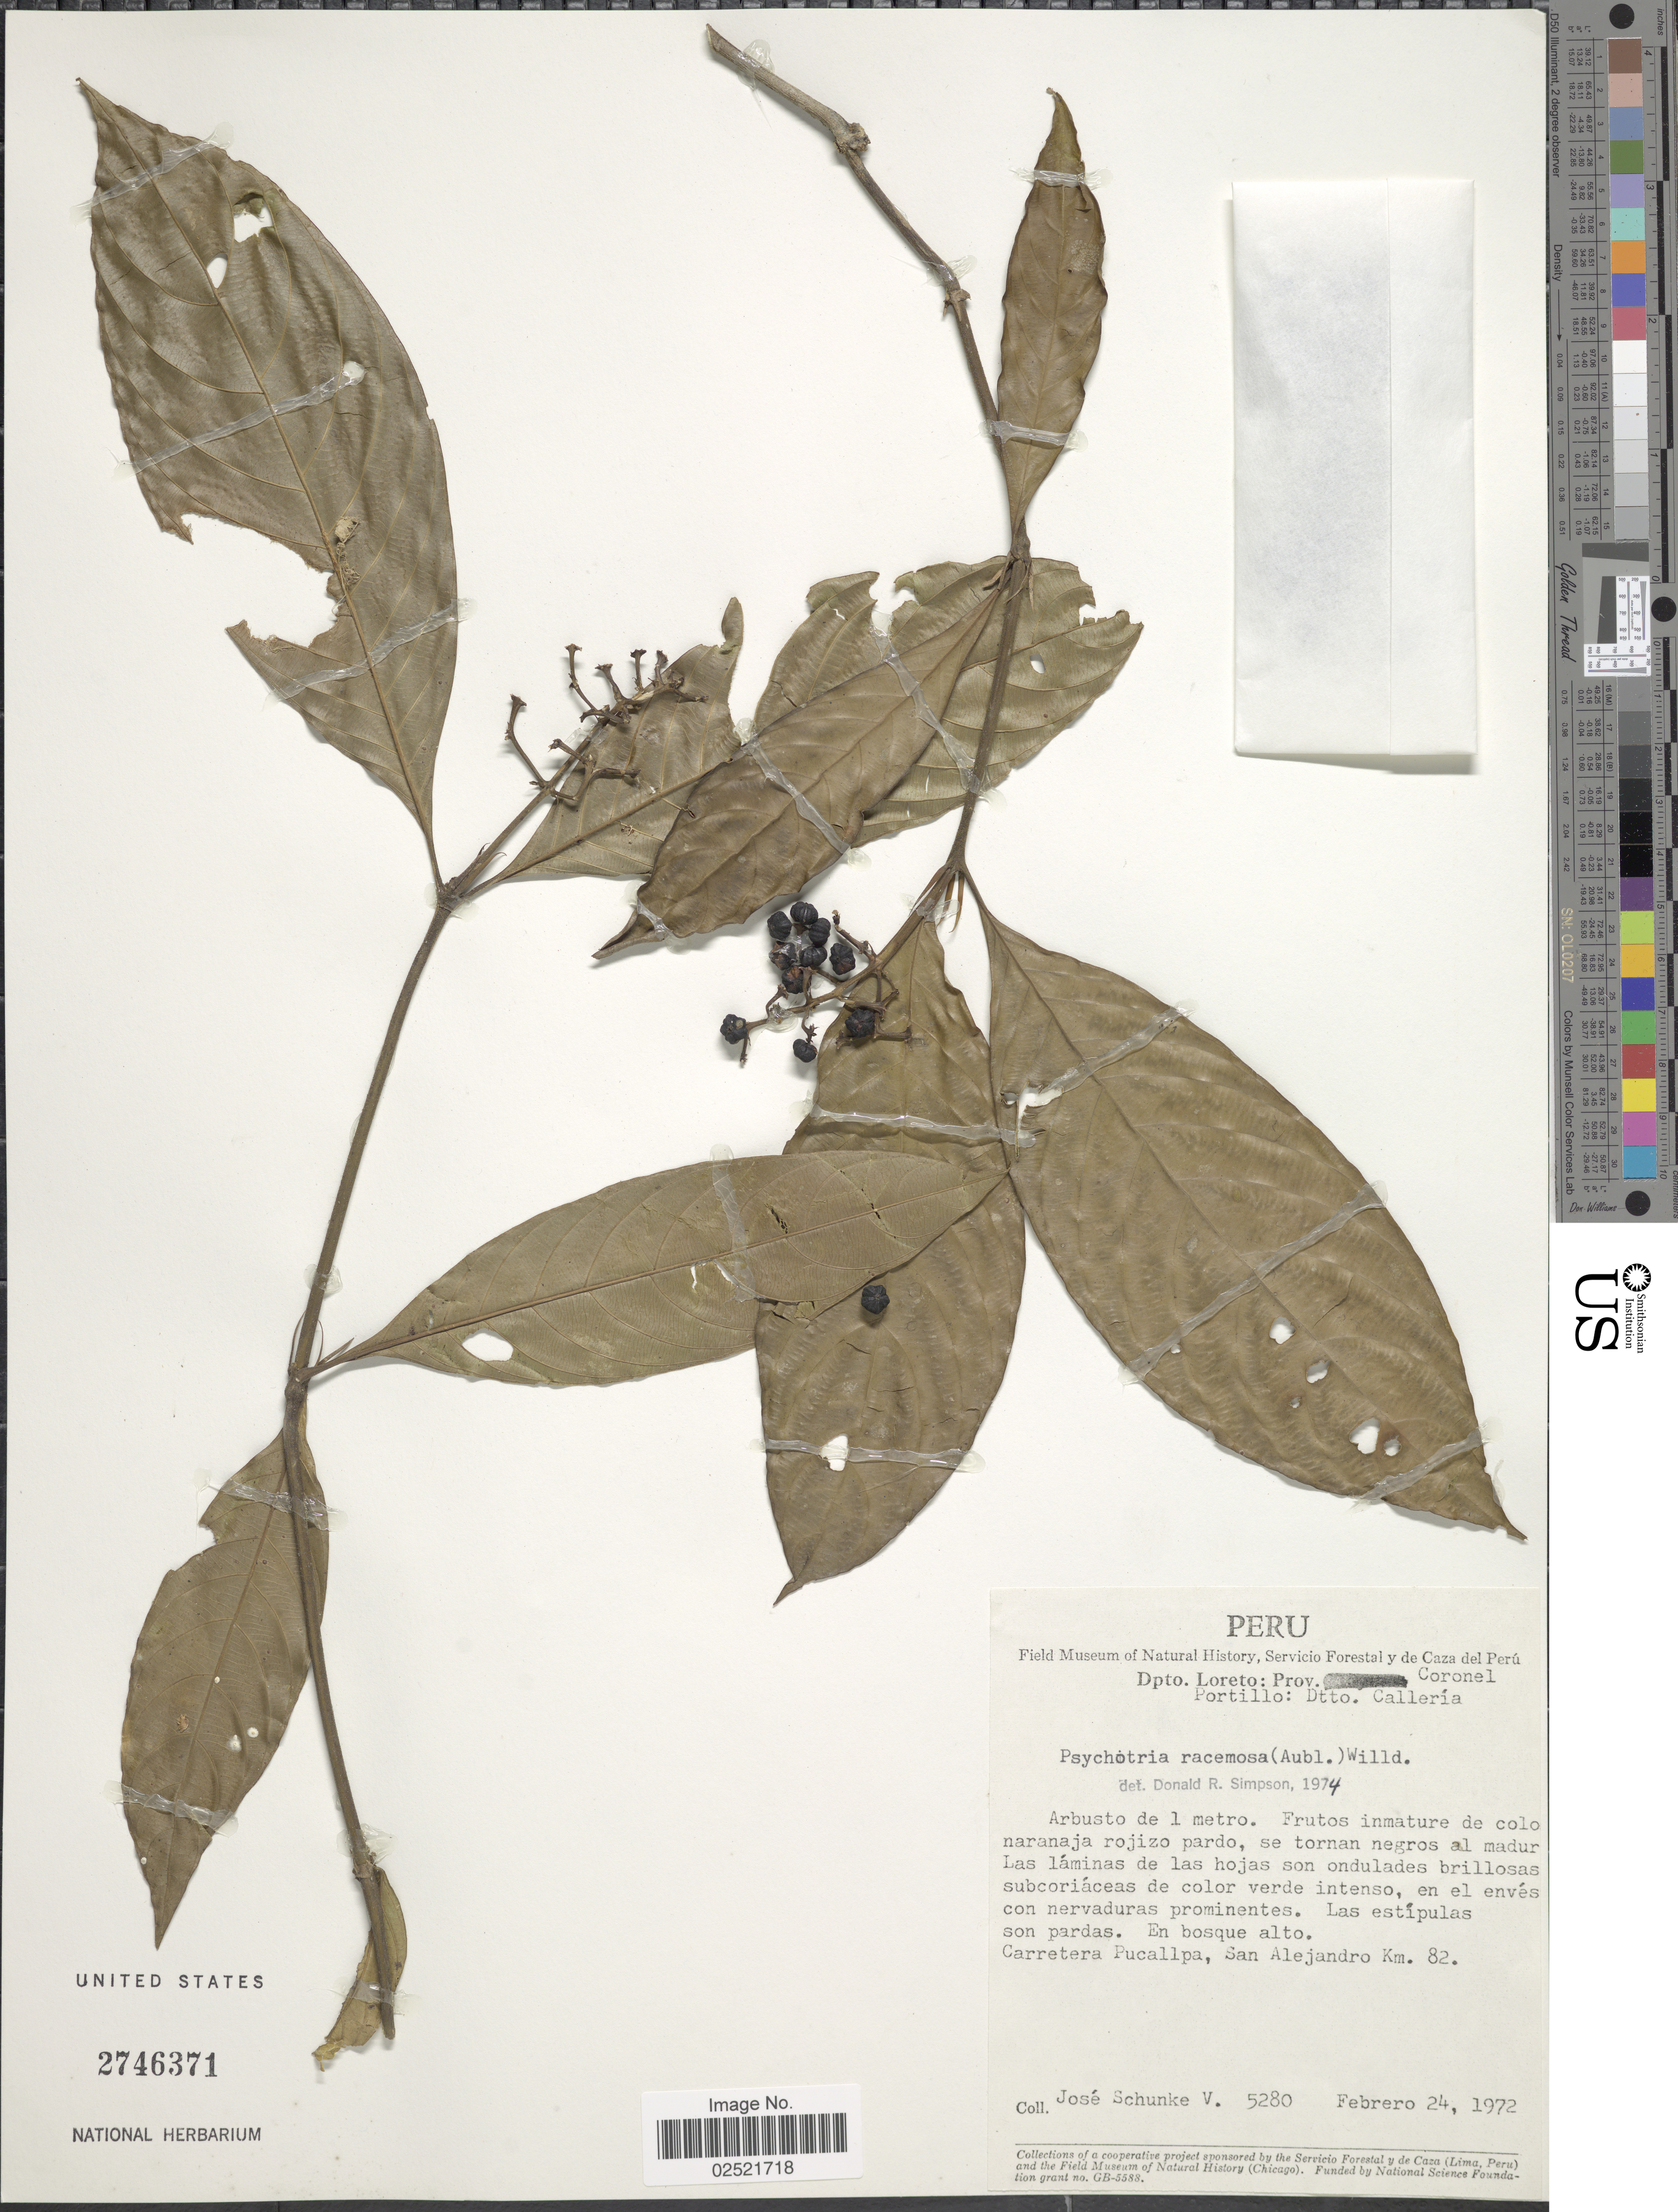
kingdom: Plantae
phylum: Tracheophyta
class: Magnoliopsida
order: Gentianales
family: Rubiaceae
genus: Psychotria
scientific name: Psychotria racemosa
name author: (Aubl.) Raeuschel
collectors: J. Schunke Vigo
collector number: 5280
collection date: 1972-02-24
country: Peru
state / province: Loreto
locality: Prov. Coronel Portillo, Dtto. Calleria, Carretera Pucallpa, San Alejandro km 82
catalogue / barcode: US 2746371